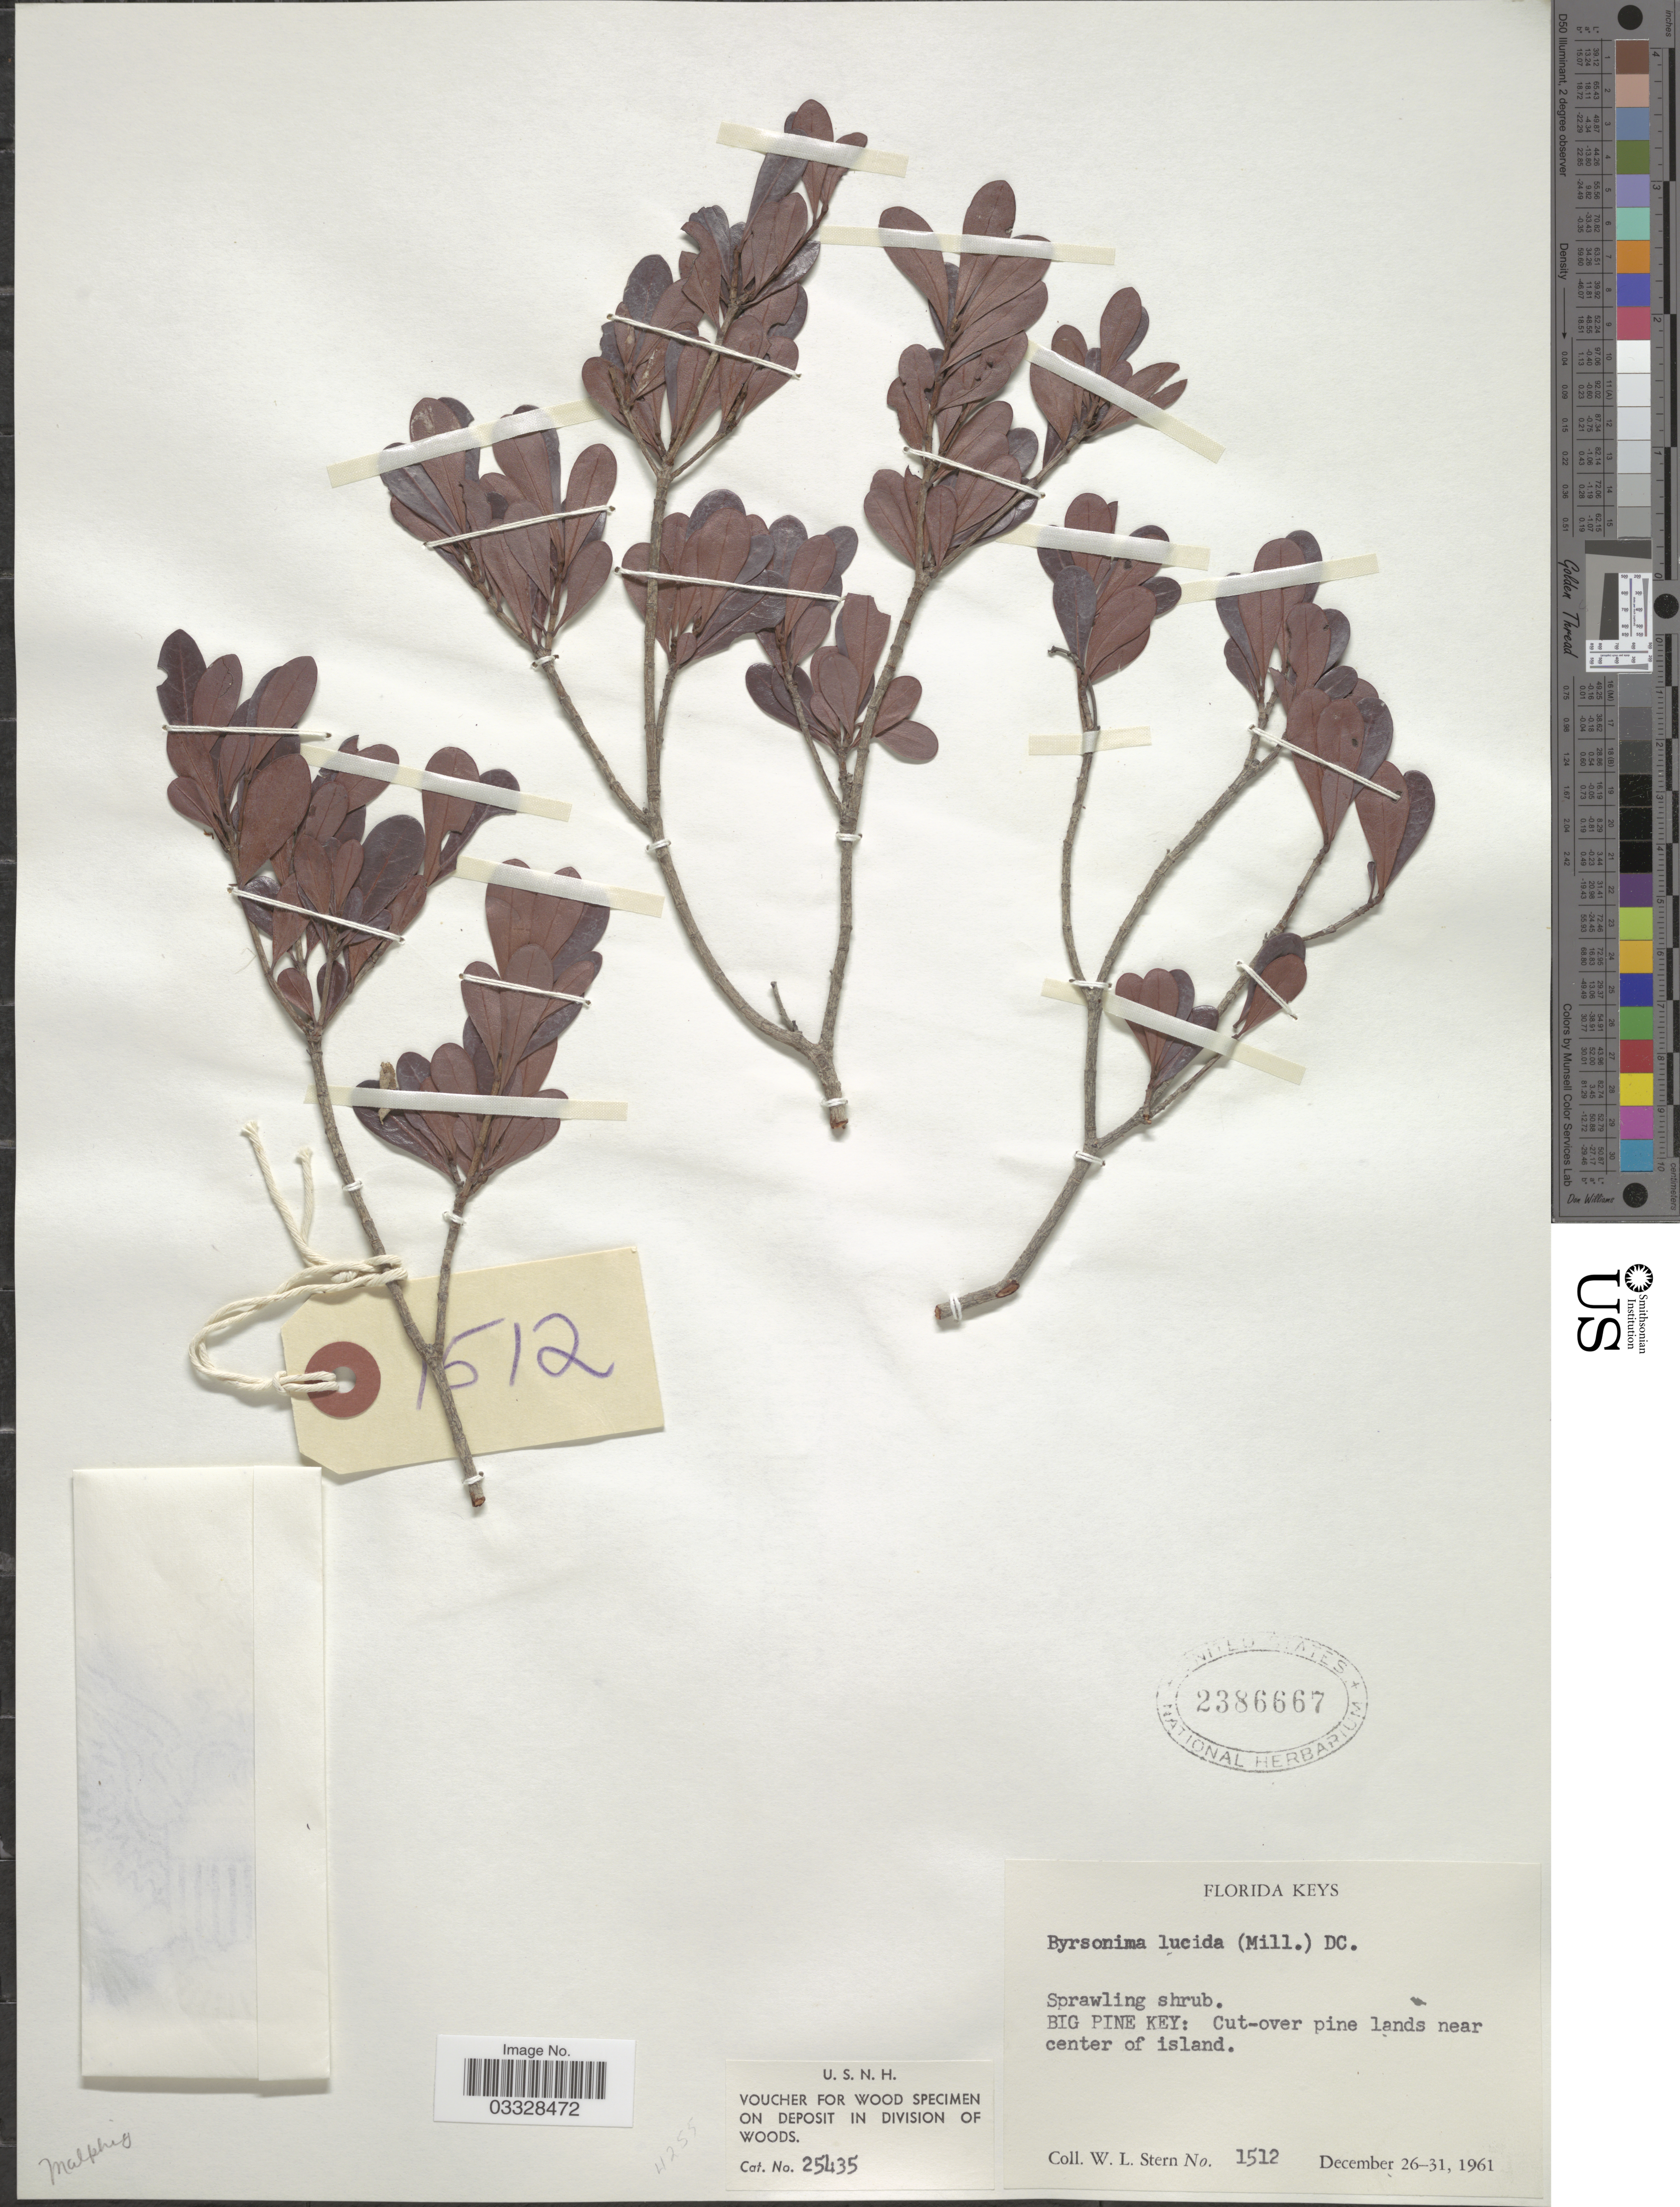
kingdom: Plantae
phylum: Tracheophyta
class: Magnoliopsida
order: Malpighiales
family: Malpighiaceae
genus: Byrsonima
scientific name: Byrsonima lucida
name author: (Mill.) DC.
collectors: W. L. Stern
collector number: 1512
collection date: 1961-12-26/1961-12-31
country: United States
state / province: Florida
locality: Big Pine Key: Cut-over pine lands near center of island.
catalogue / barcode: US 2386667